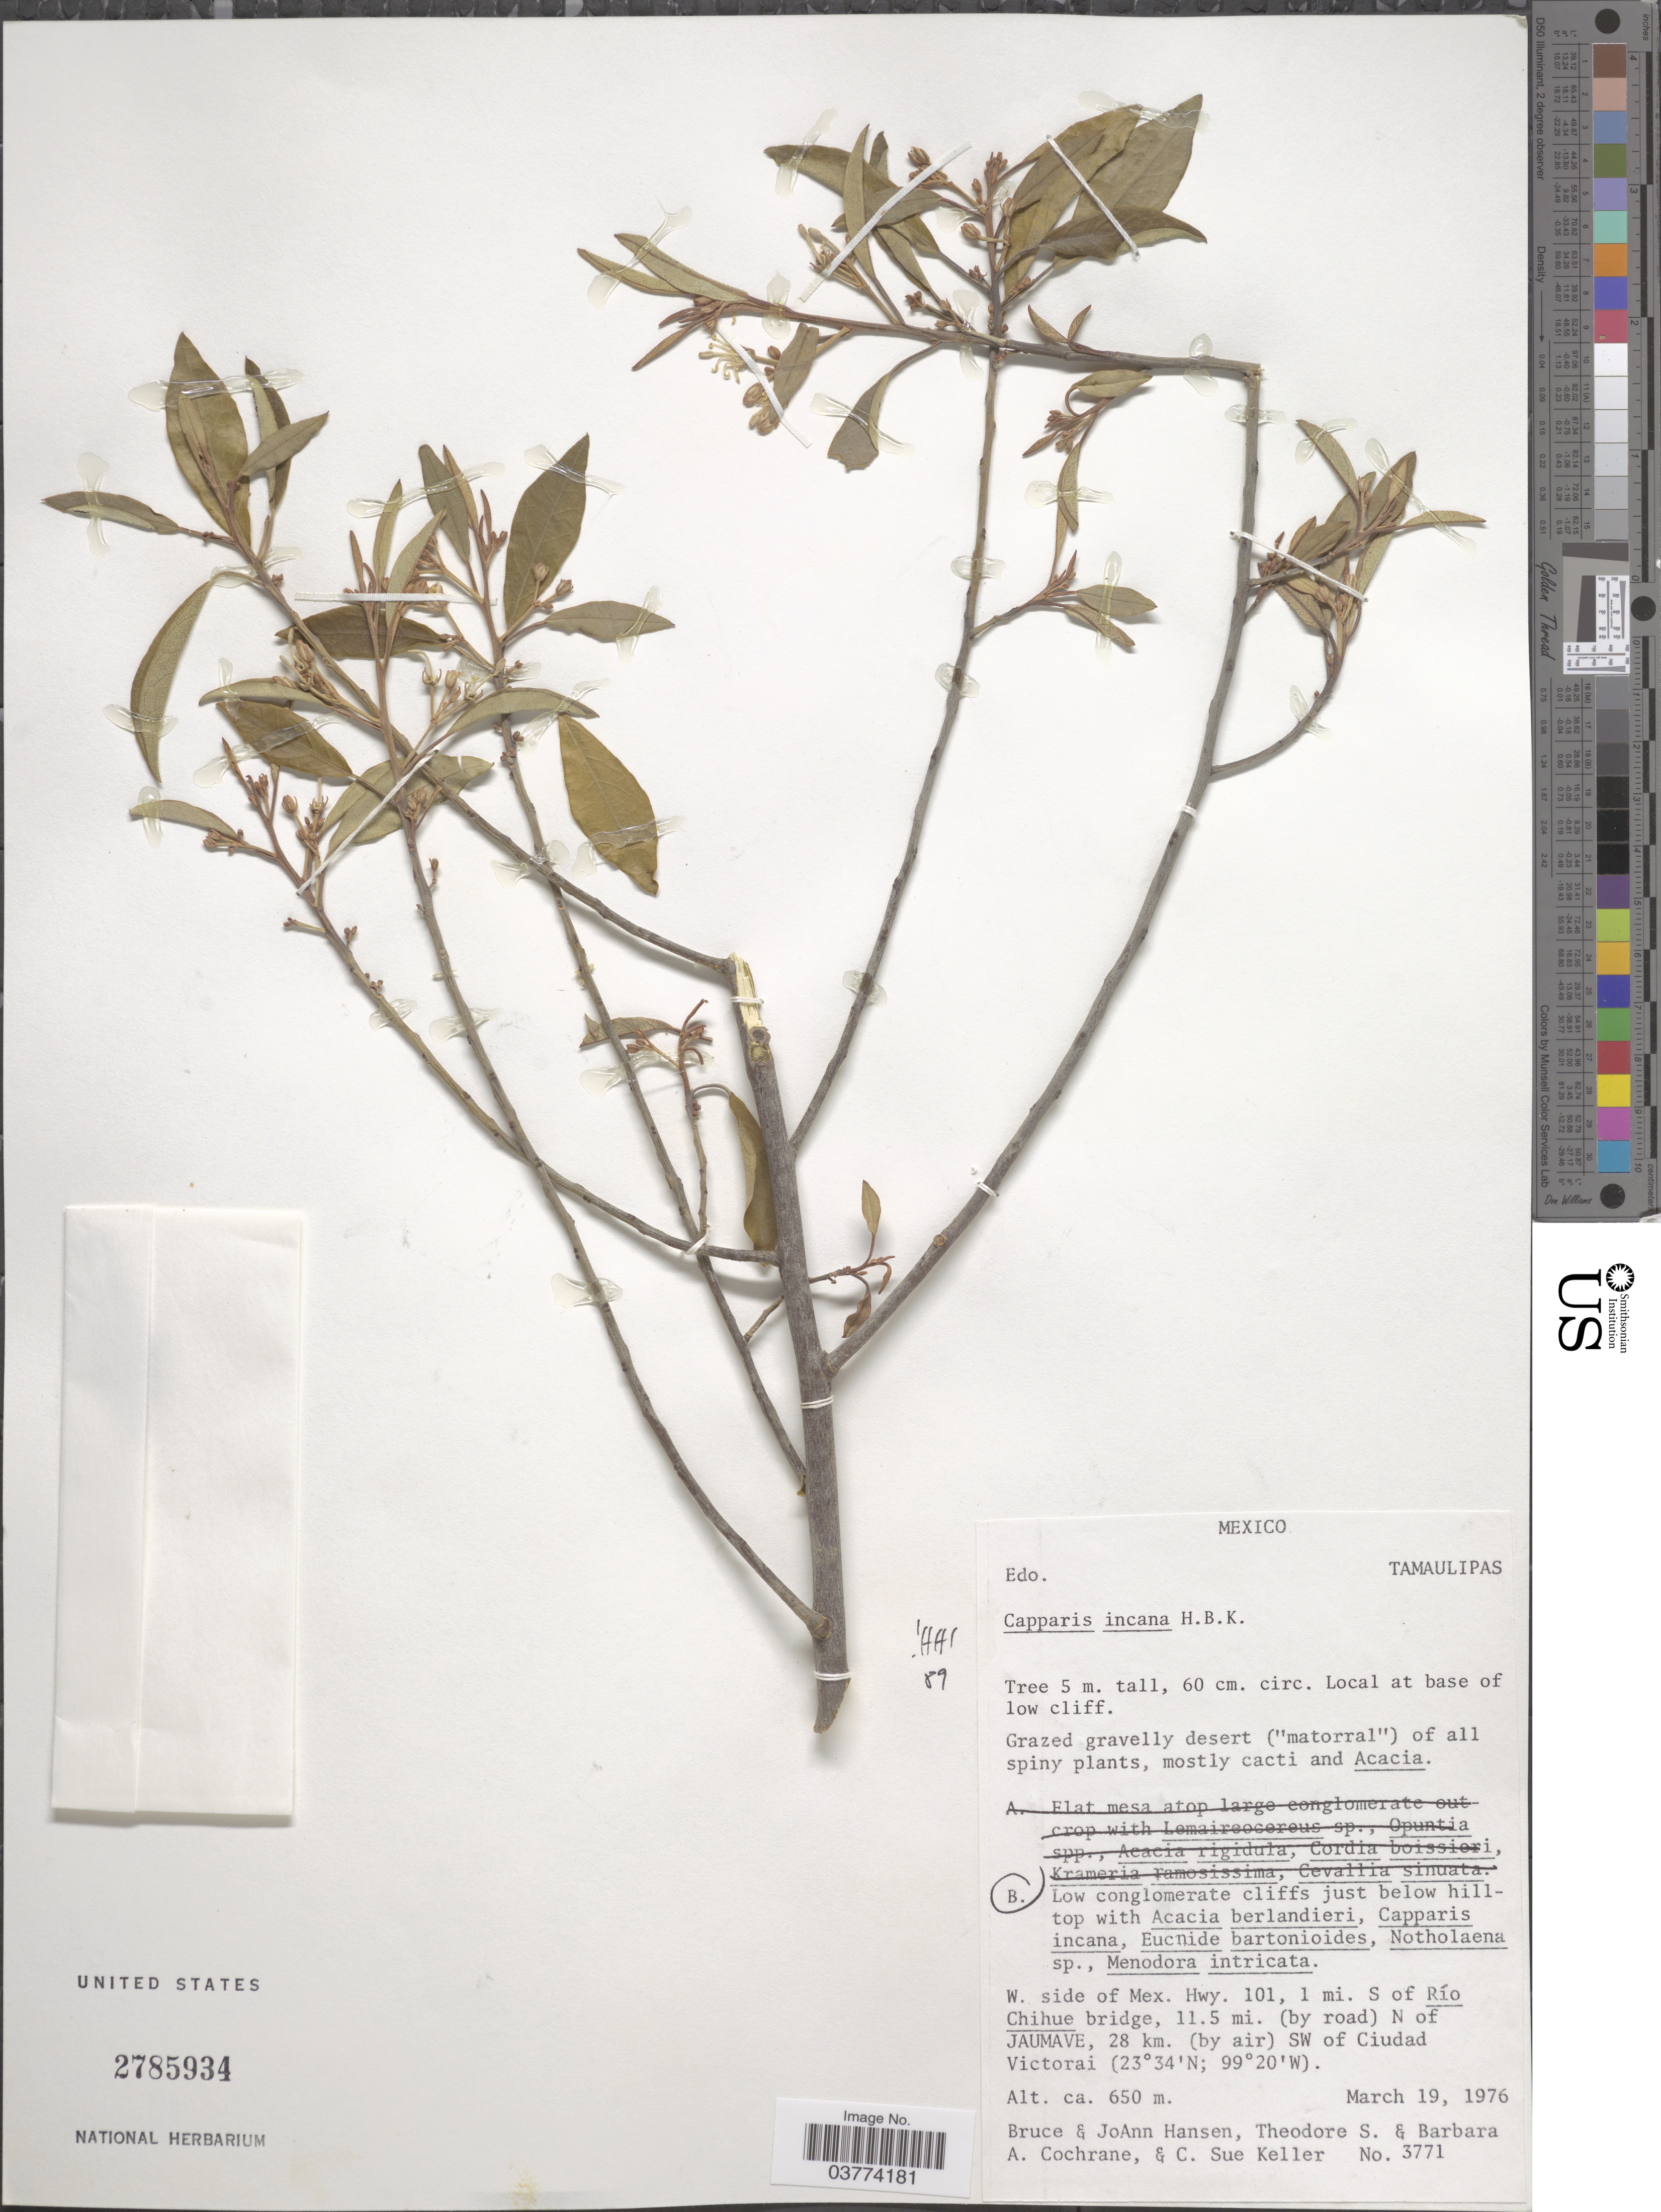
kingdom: Plantae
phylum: Tracheophyta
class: Magnoliopsida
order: Brassicales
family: Capparaceae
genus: Quadrella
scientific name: Quadrella incana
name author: (Kunth) Iltis & Cornejo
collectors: B. Hansen, J. Hansen, T. S. Cochrane, B. Cochrane & C. Keller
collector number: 3771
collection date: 1976-03-19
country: Mexico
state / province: Tamaulipas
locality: Local at base of low cliff. W. side of Mex. Hwy. 101, 1 mi. S of Río Chihue bridge, 11.5 mi. (by road) N of Jaumave, 28 km. (by air) SW of Ciudad Victorai.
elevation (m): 650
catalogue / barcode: US 2785934